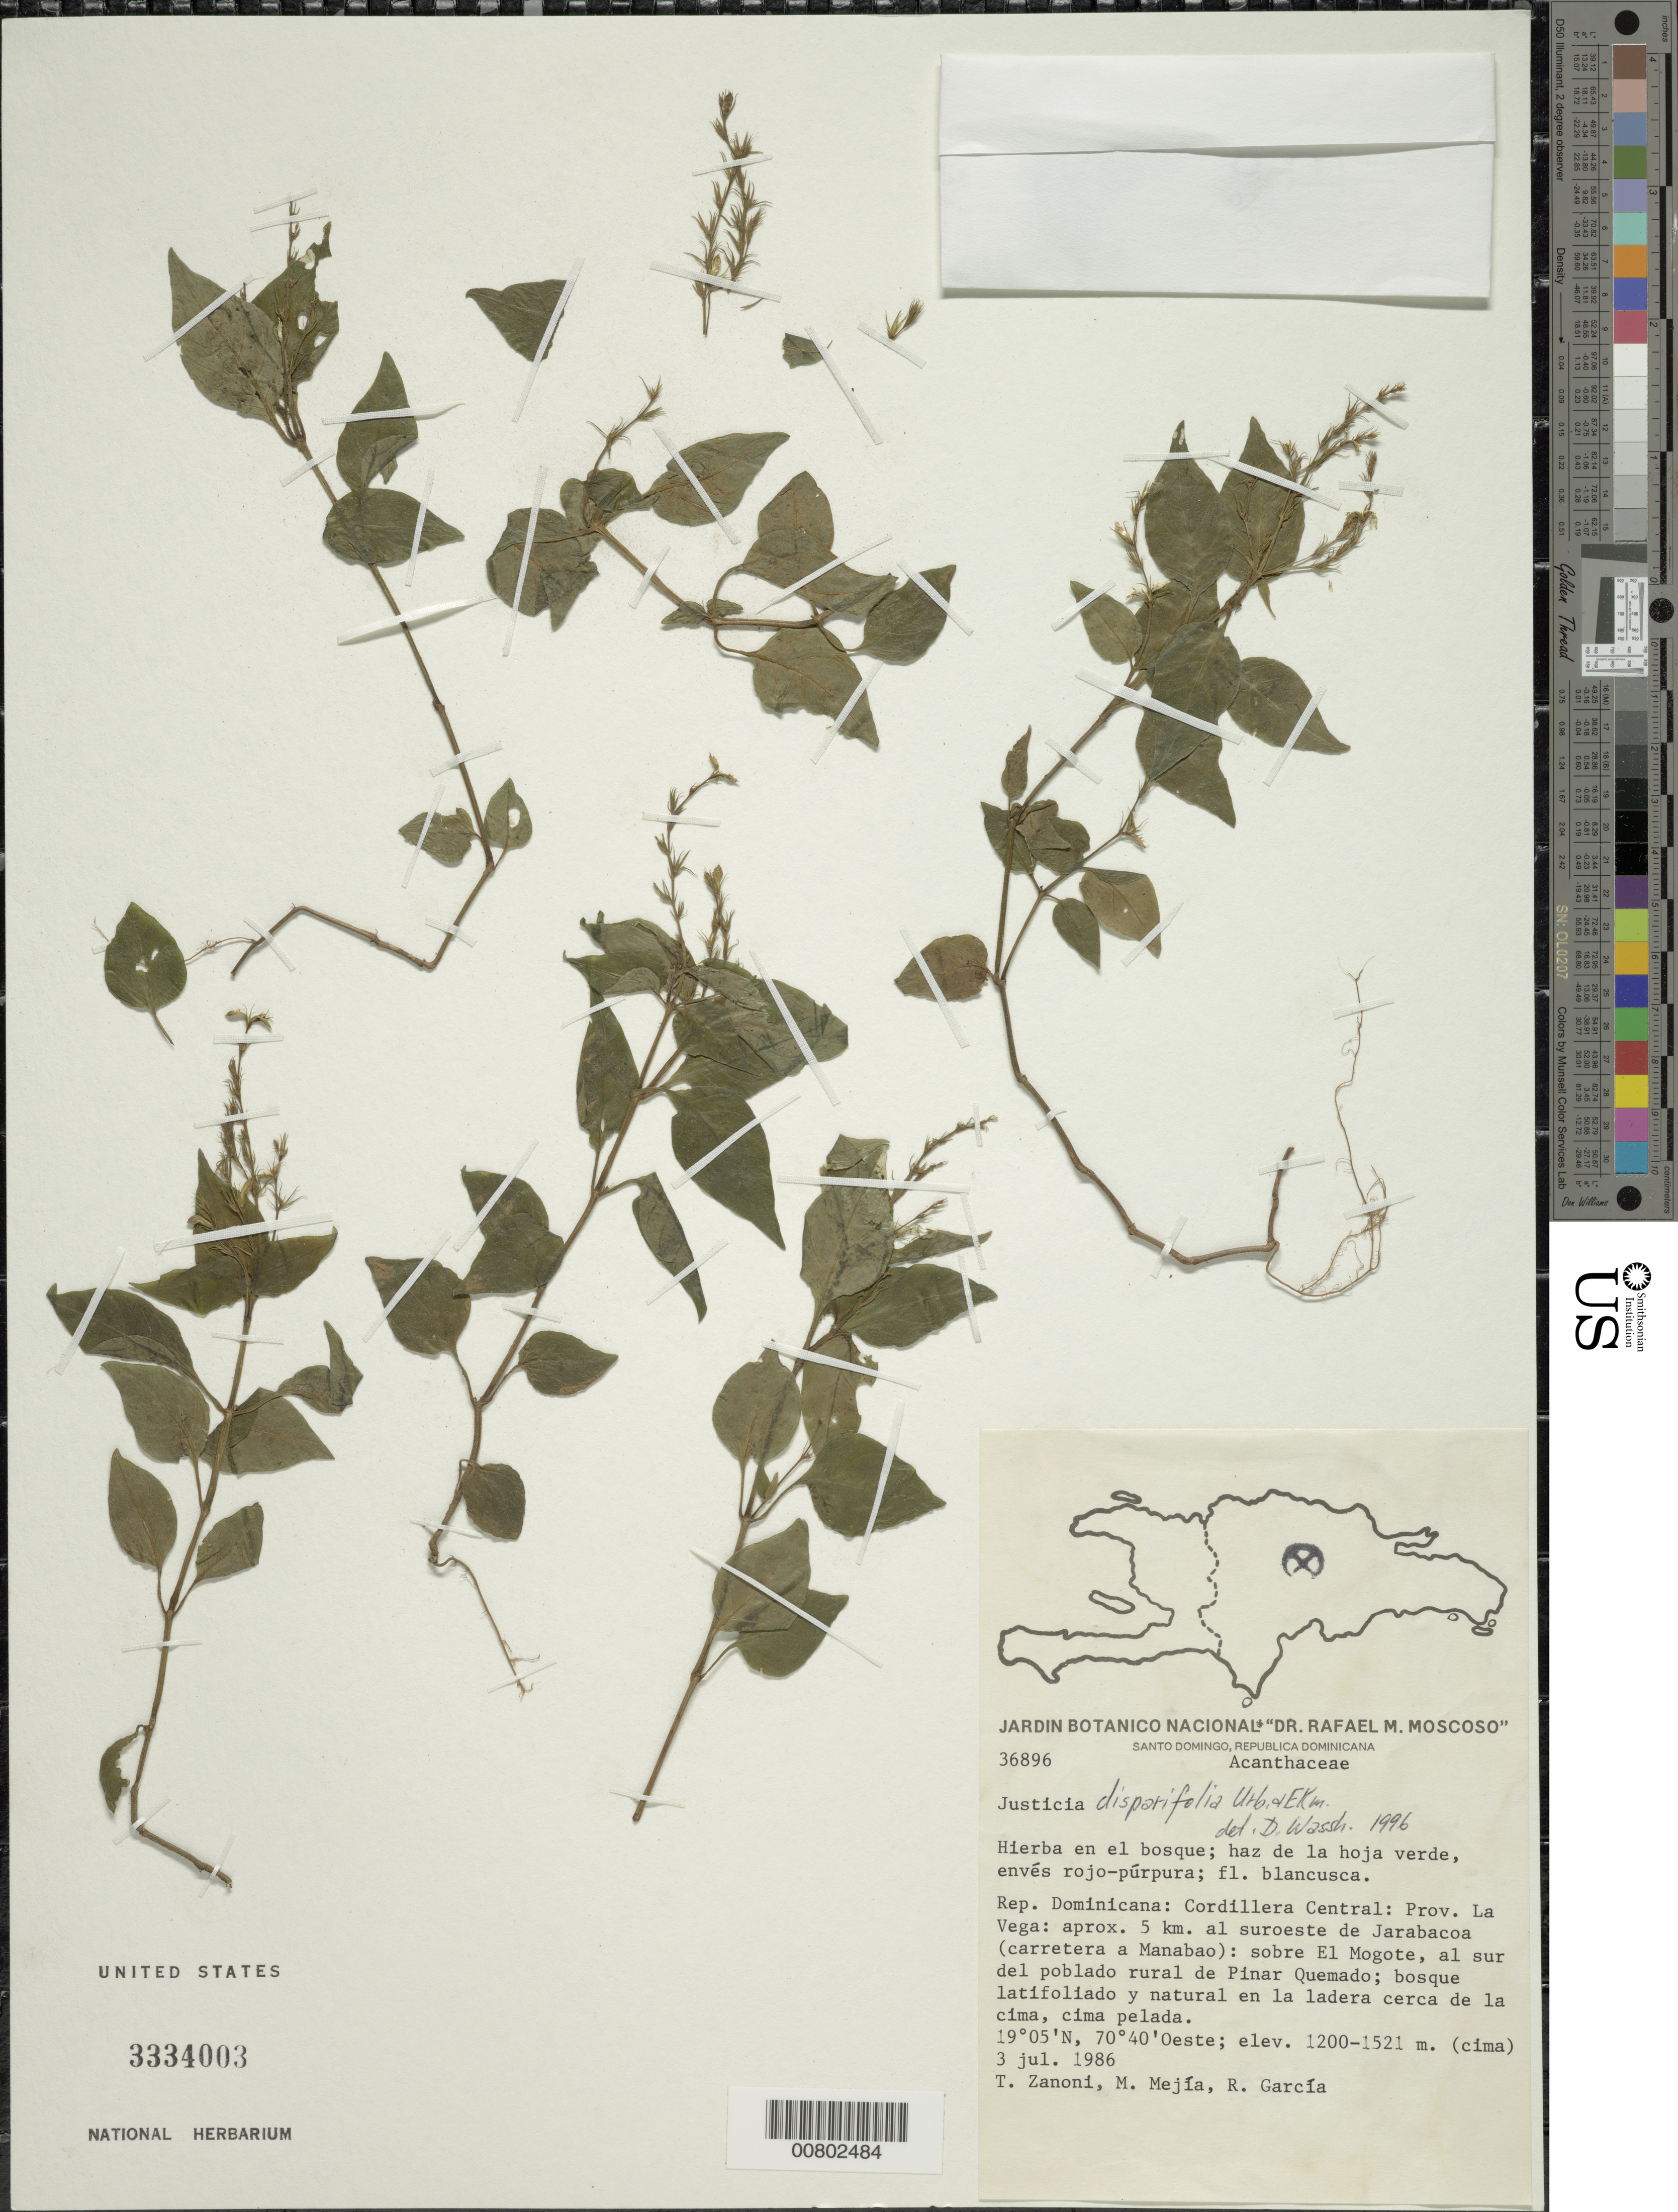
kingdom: Plantae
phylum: Tracheophyta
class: Magnoliopsida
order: Lamiales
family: Acanthaceae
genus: Justicia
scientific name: Justicia disparifolia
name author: Urb. & Ekman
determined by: Wasshausen, Dieter C., (BOT), Smithsonian Institution - National Museum of Natural History (UNITED STATES)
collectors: T. A. Zanoni, M. Mejia & R. G. García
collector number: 36896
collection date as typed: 03 Jul 1986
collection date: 1986-07-03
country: Dominican Republic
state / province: La Vega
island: Hispaniola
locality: Cordillera Central; aprox. 5 km al suroeste de Jarabacoa (carretera a Manabao); sobre El Mogote, al sur del poblado rurual de Pinar Quemado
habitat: En el bosque latifoliado y natural en la ladera cerca de la cima, cima pelada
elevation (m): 1200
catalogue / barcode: US 3334003